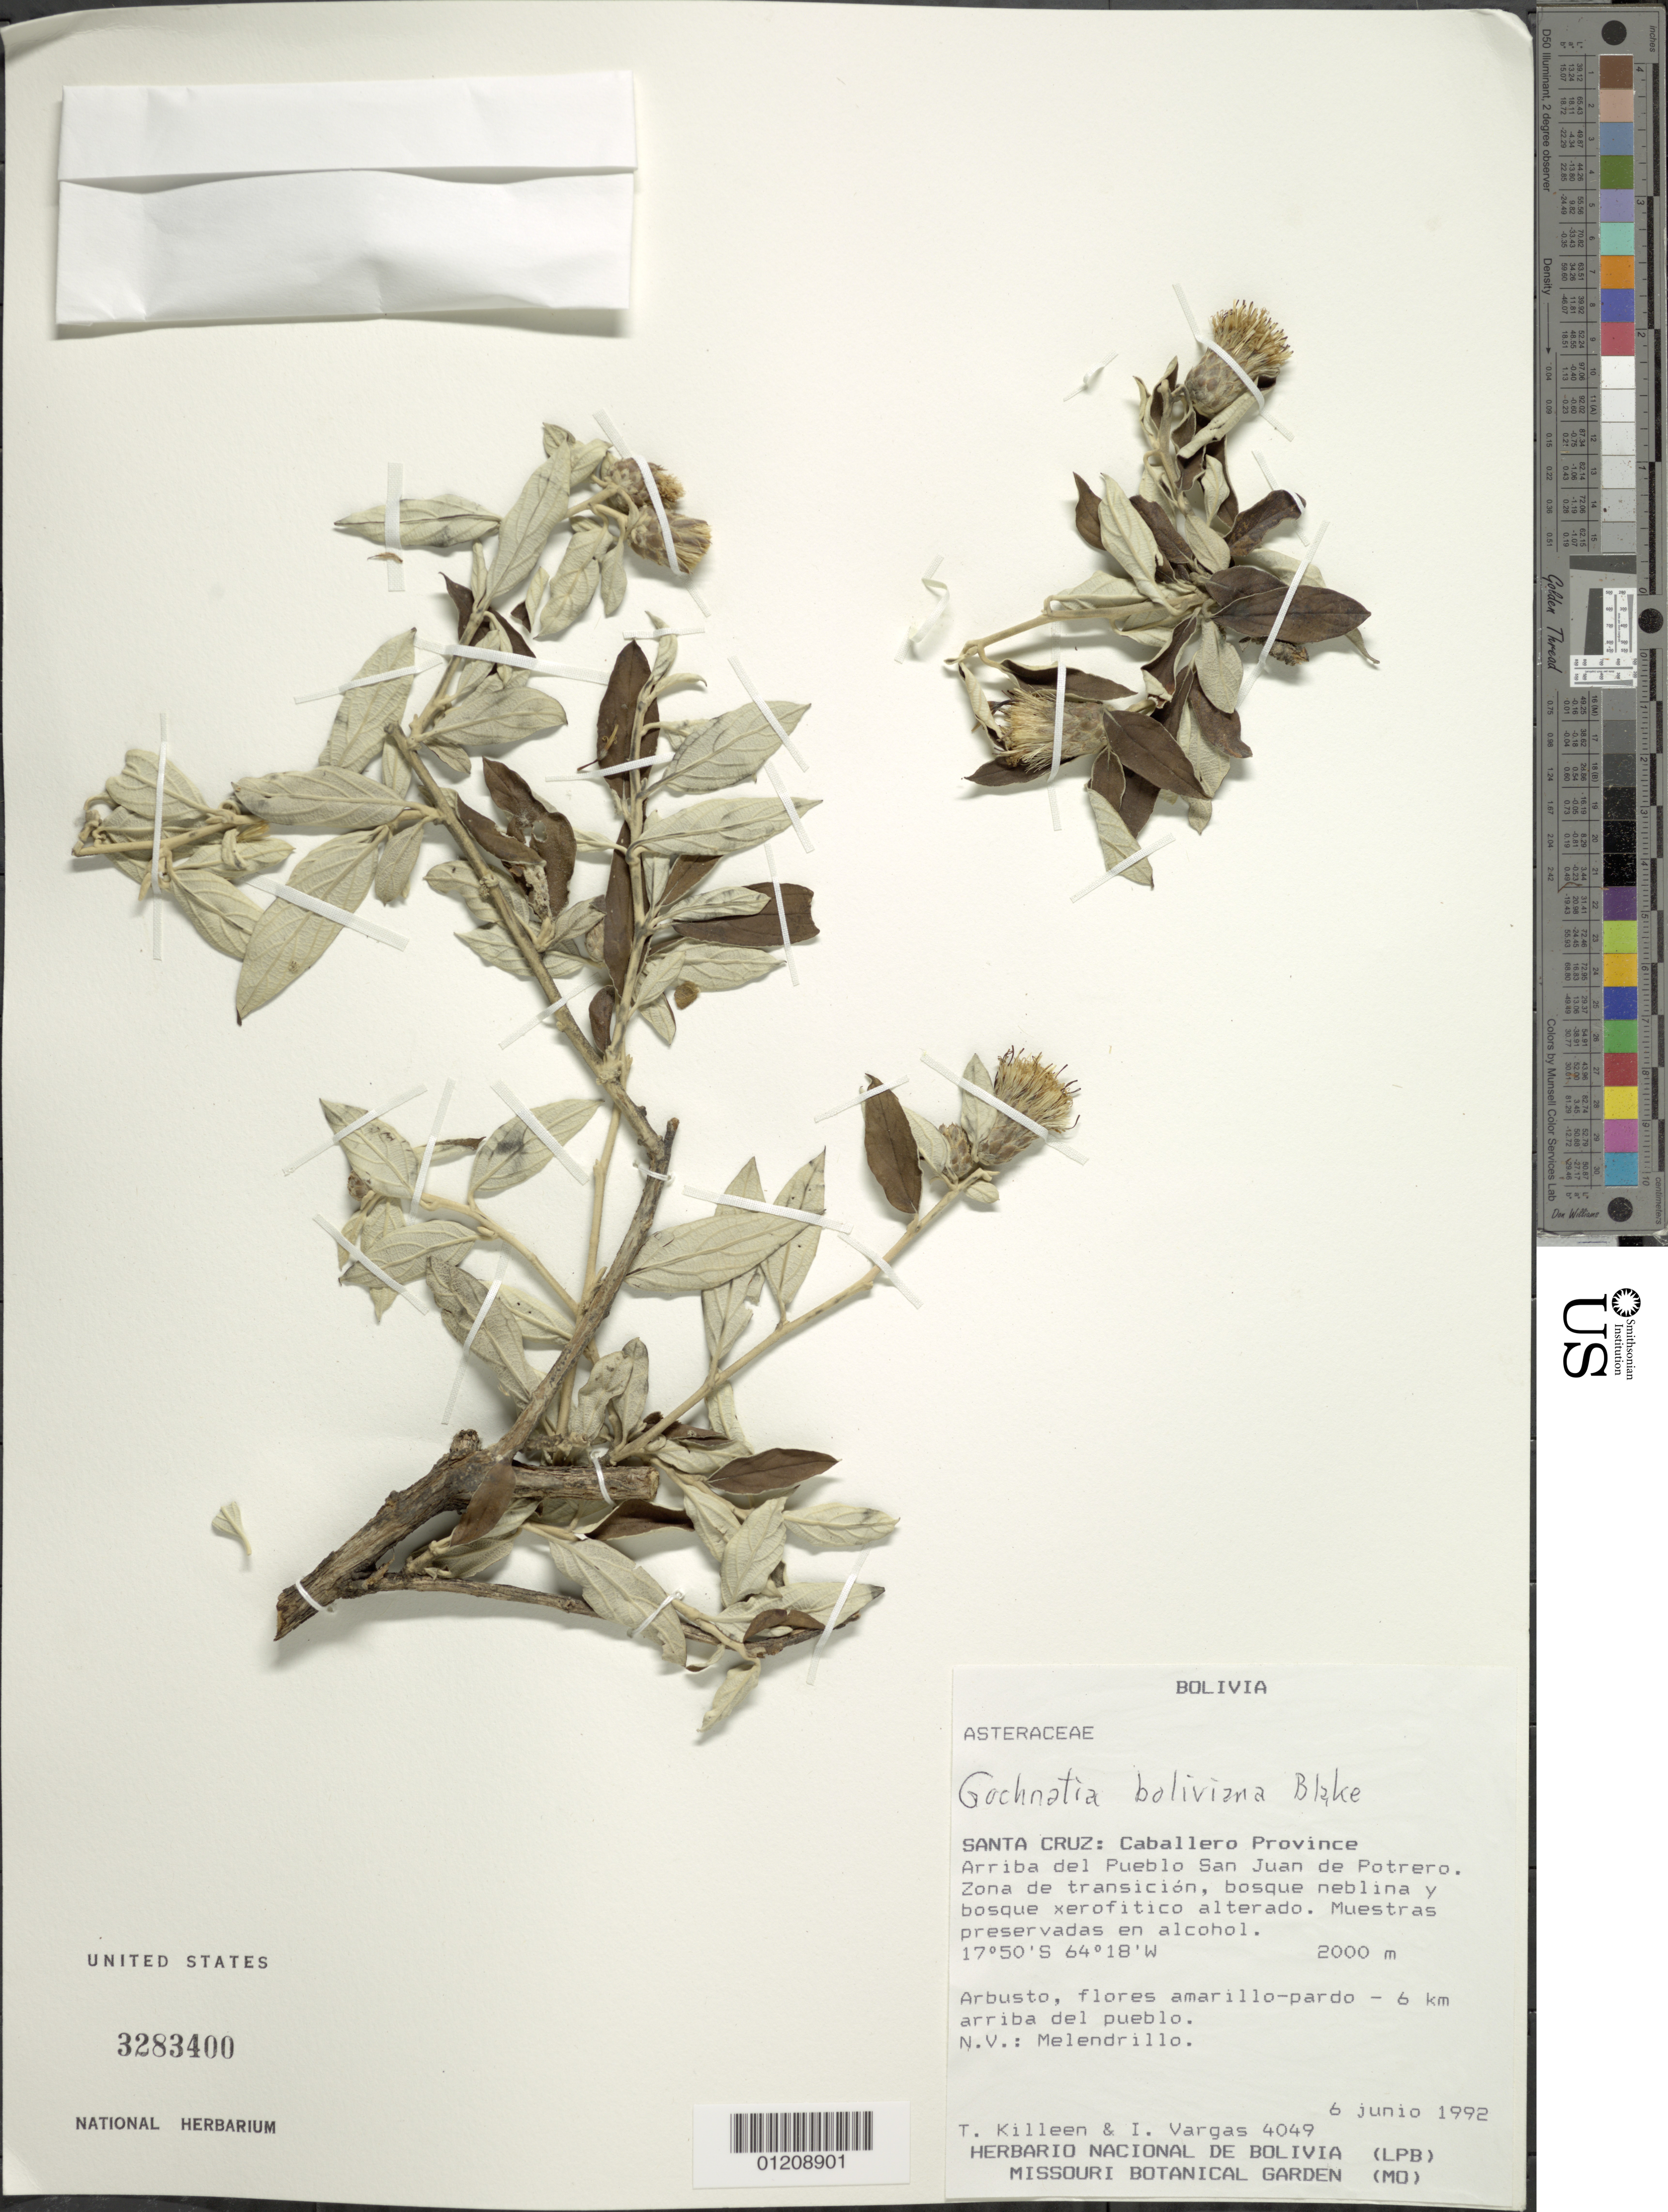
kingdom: Plantae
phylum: Tracheophyta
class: Magnoliopsida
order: Asterales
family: Asteraceae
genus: Gochnatia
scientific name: Gochnatia boliviana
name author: S.F. Blake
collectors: T. Killeen & I. Vargas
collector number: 4049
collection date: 1992-06-06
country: Bolivia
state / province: Santa Cruz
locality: Caballero Prov. Arriba del Pueblo San Juan de Potrero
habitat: Zona de transicion, bosque neblina y bosque xerofitico alterado. Muestras perservadas en alcohol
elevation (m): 2000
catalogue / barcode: US 3283400